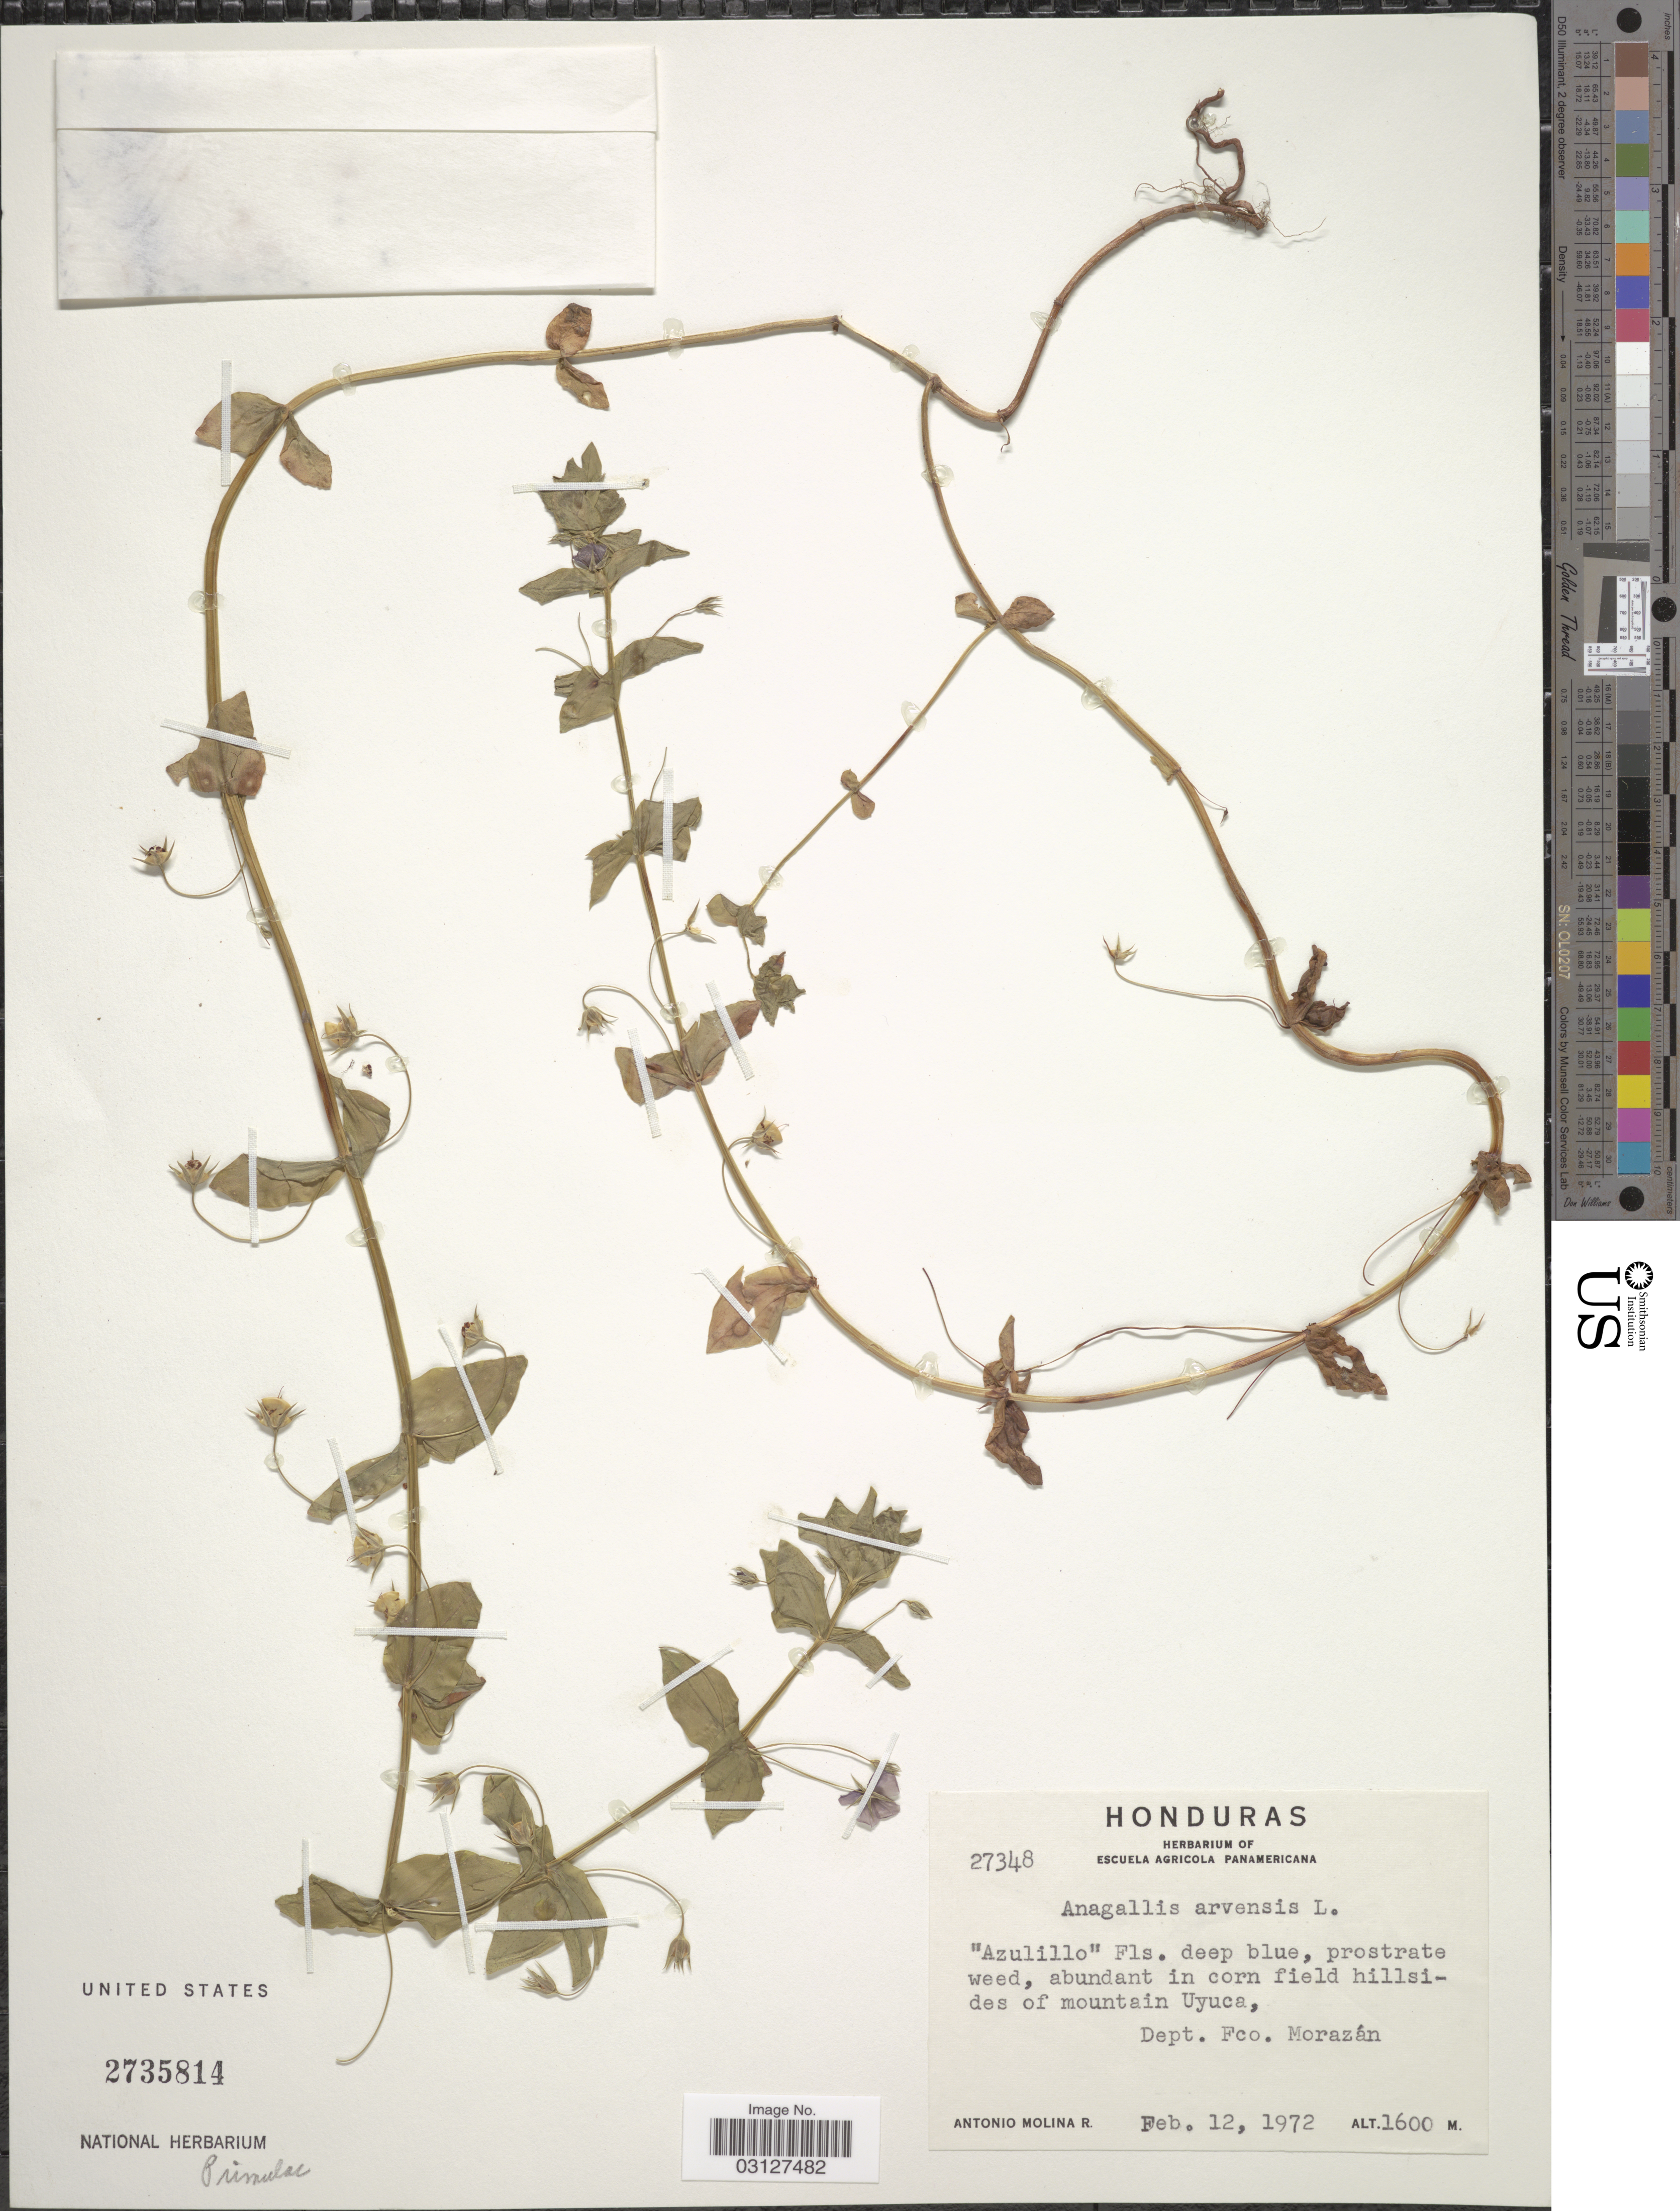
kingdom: Plantae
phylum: Tracheophyta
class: Magnoliopsida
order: Ericales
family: Primulaceae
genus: Anagallis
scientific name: Anagallis arvensis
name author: L.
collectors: A. Molina R.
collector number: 27348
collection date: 1972-02-12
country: Honduras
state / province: Fco. Morazán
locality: Abundant in corn field hillsides of mountain Uyuca, Dept. Fco. Morazán.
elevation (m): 1600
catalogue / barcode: US 2735814